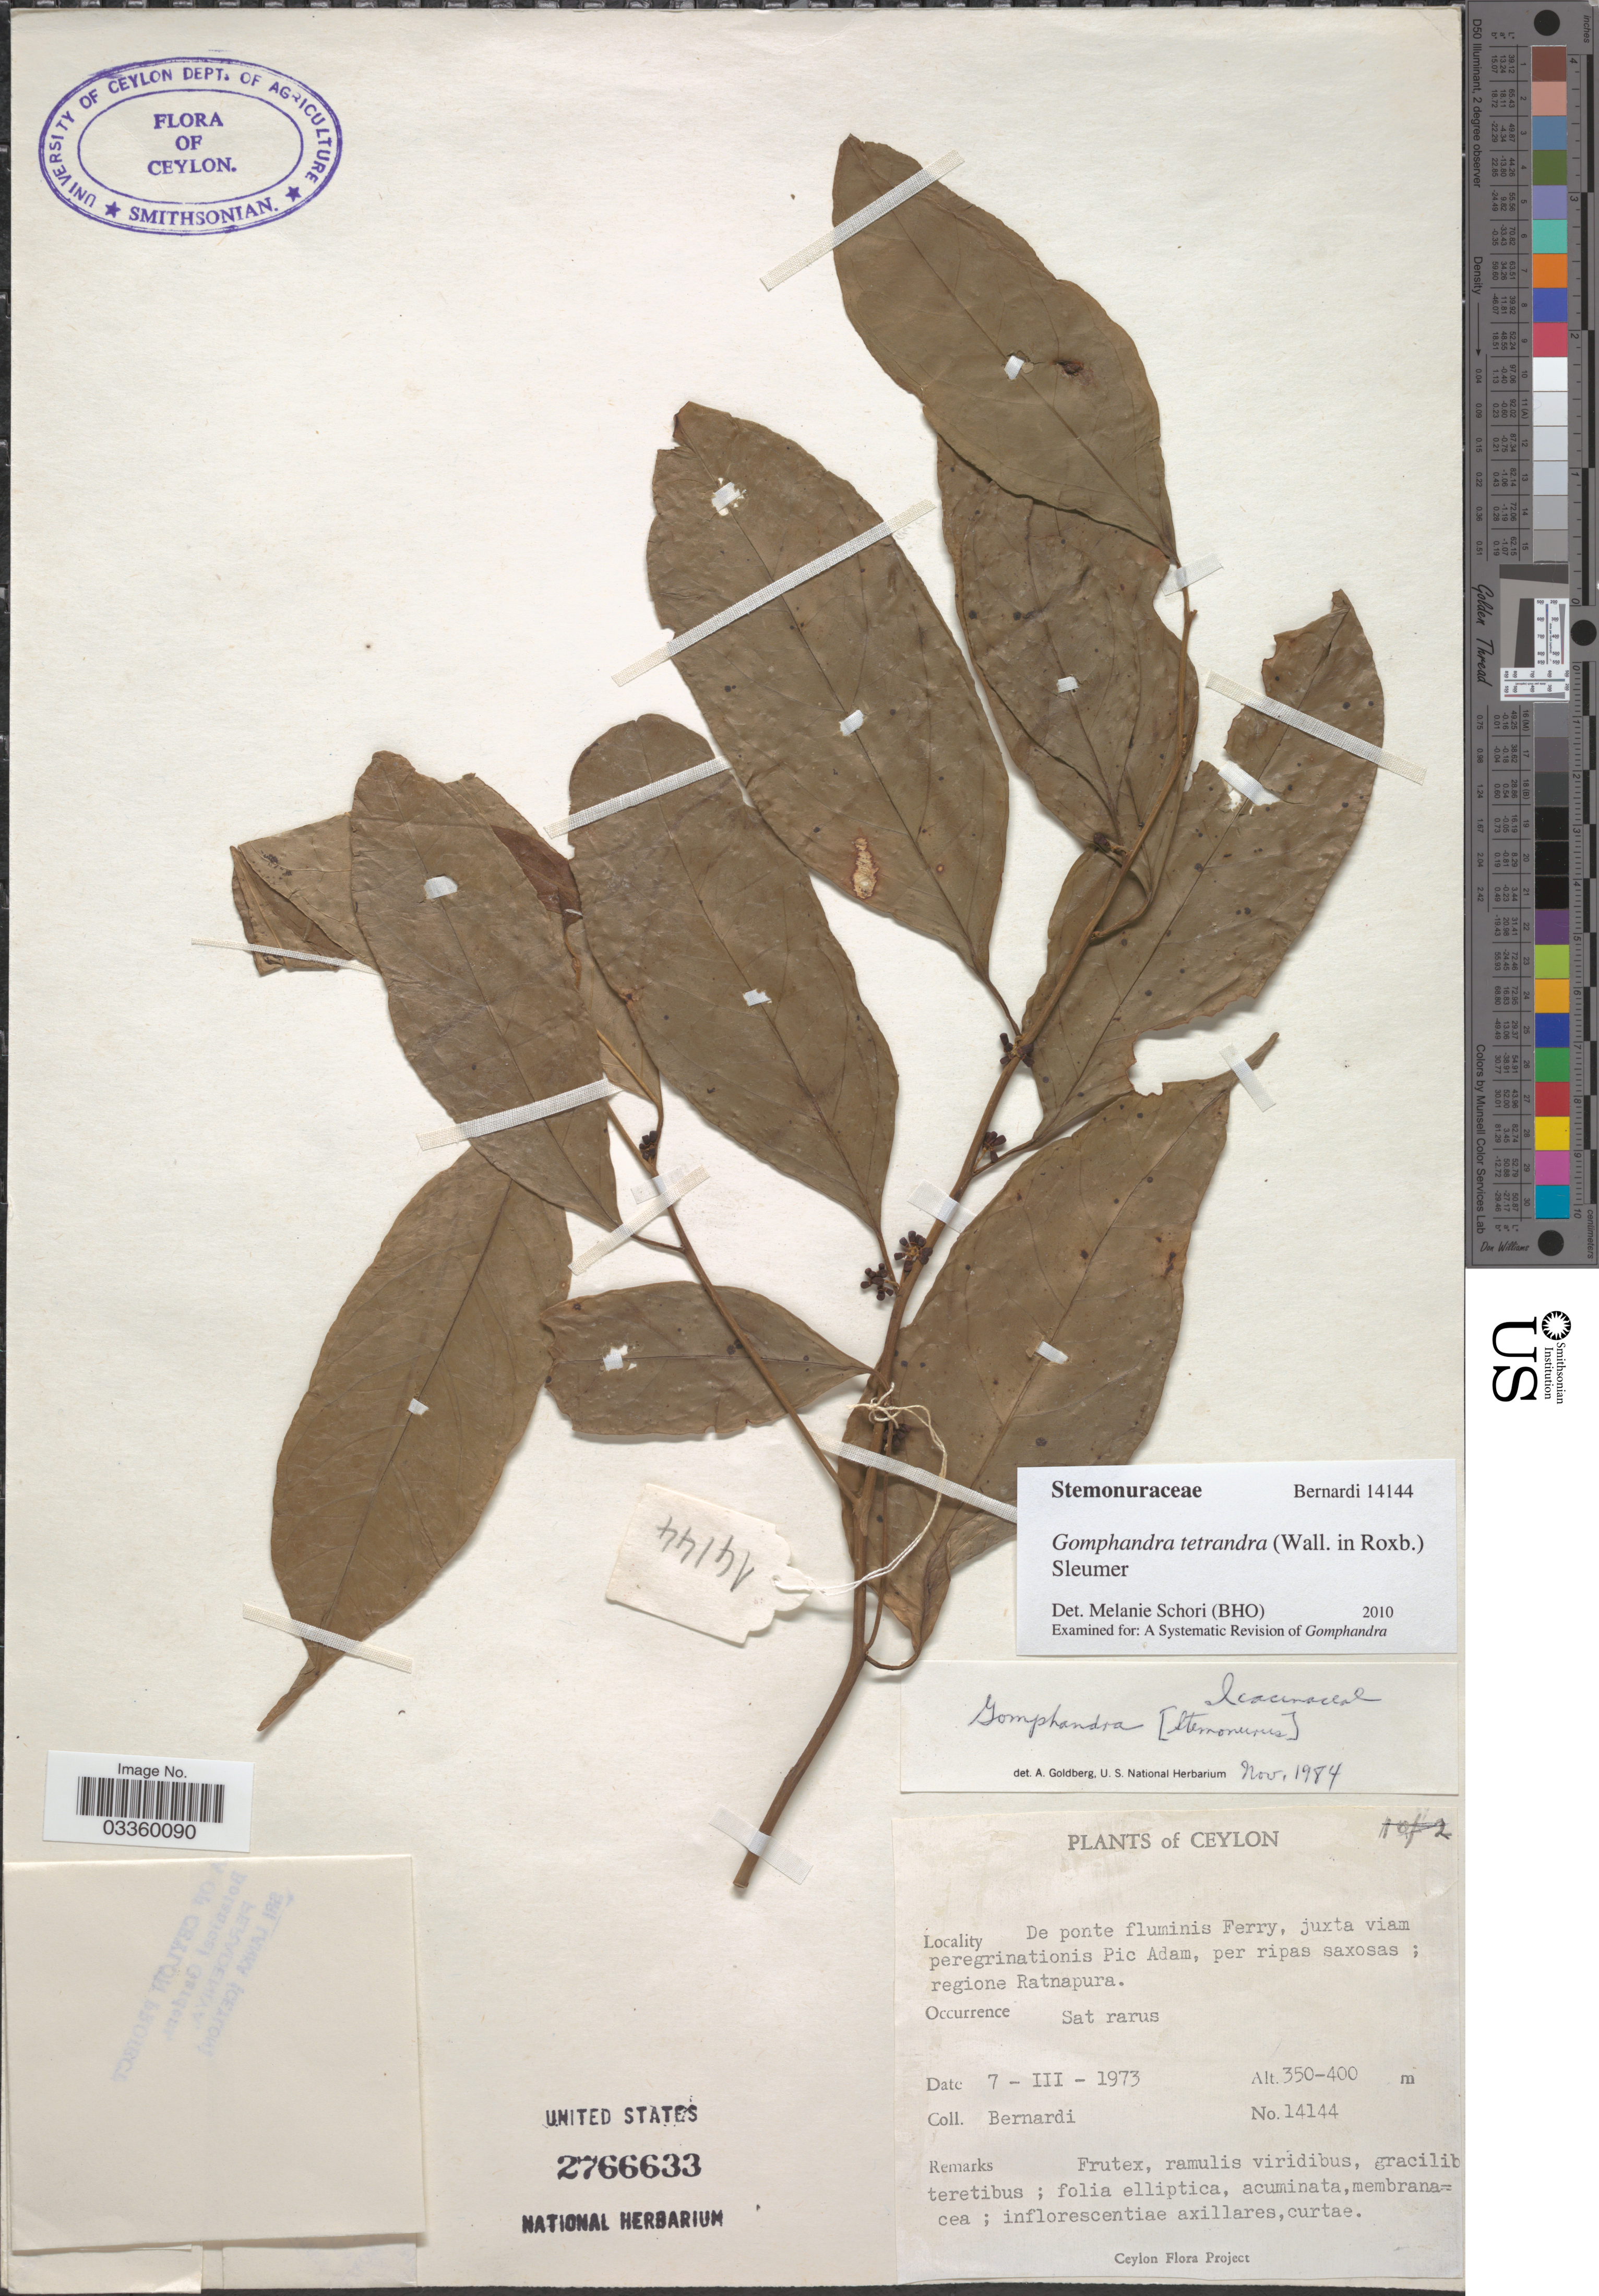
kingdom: Plantae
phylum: Tracheophyta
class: Magnoliopsida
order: Cardiopteridales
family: Stemonuraceae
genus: Gomphandra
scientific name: Gomphandra tetrandra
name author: (Wall.) Sleumer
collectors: Bernardi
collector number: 14144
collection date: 1973-03-07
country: Sri Lanka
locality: Ceylon. De ponte fluminis Ferry, juxta viam peregrinationis Pic Adam, per ripas saxosas; regione Ratnapura.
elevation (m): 350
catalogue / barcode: US 2766633